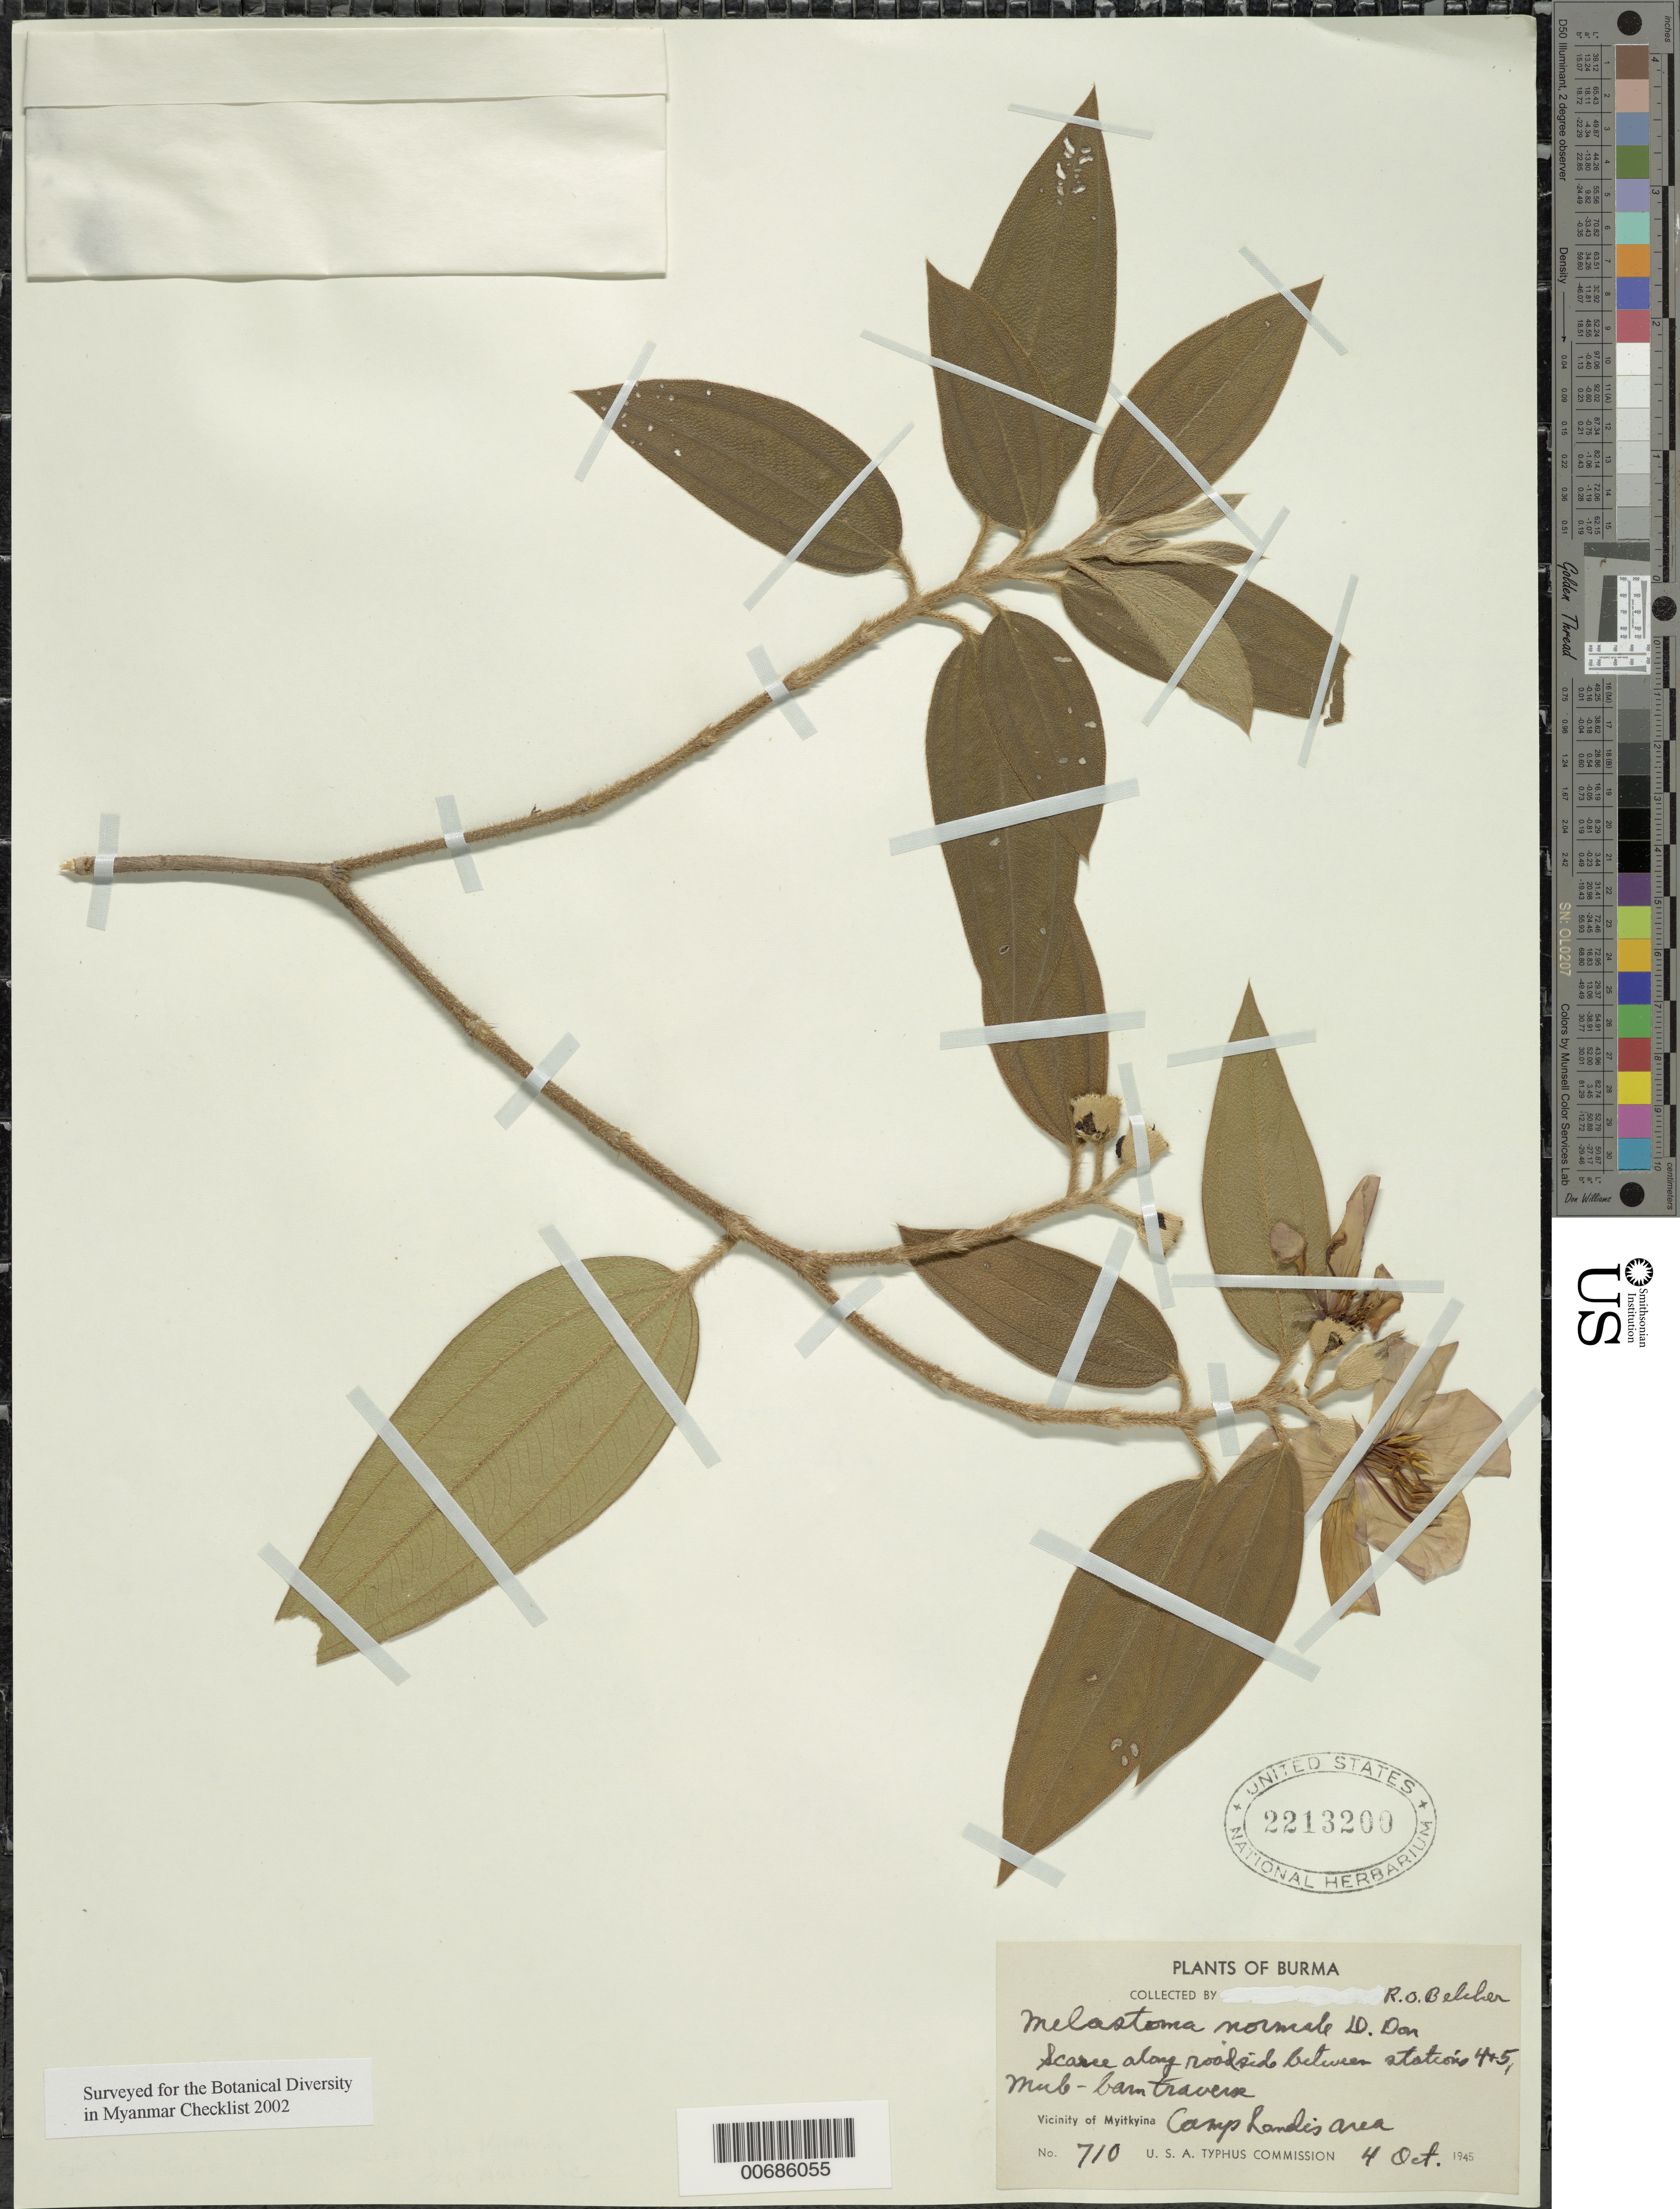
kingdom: Plantae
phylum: Tracheophyta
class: Magnoliopsida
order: Myrtales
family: Melastomataceae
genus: Melastoma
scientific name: Melastoma malabathricum subsp. normale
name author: L.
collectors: R. Belcher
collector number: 710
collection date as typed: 04 Oct 1945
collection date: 1945-10-04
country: Myanmar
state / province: Kachin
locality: Myitkyina, Camp Landis area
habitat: Roadside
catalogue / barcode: US 2213200